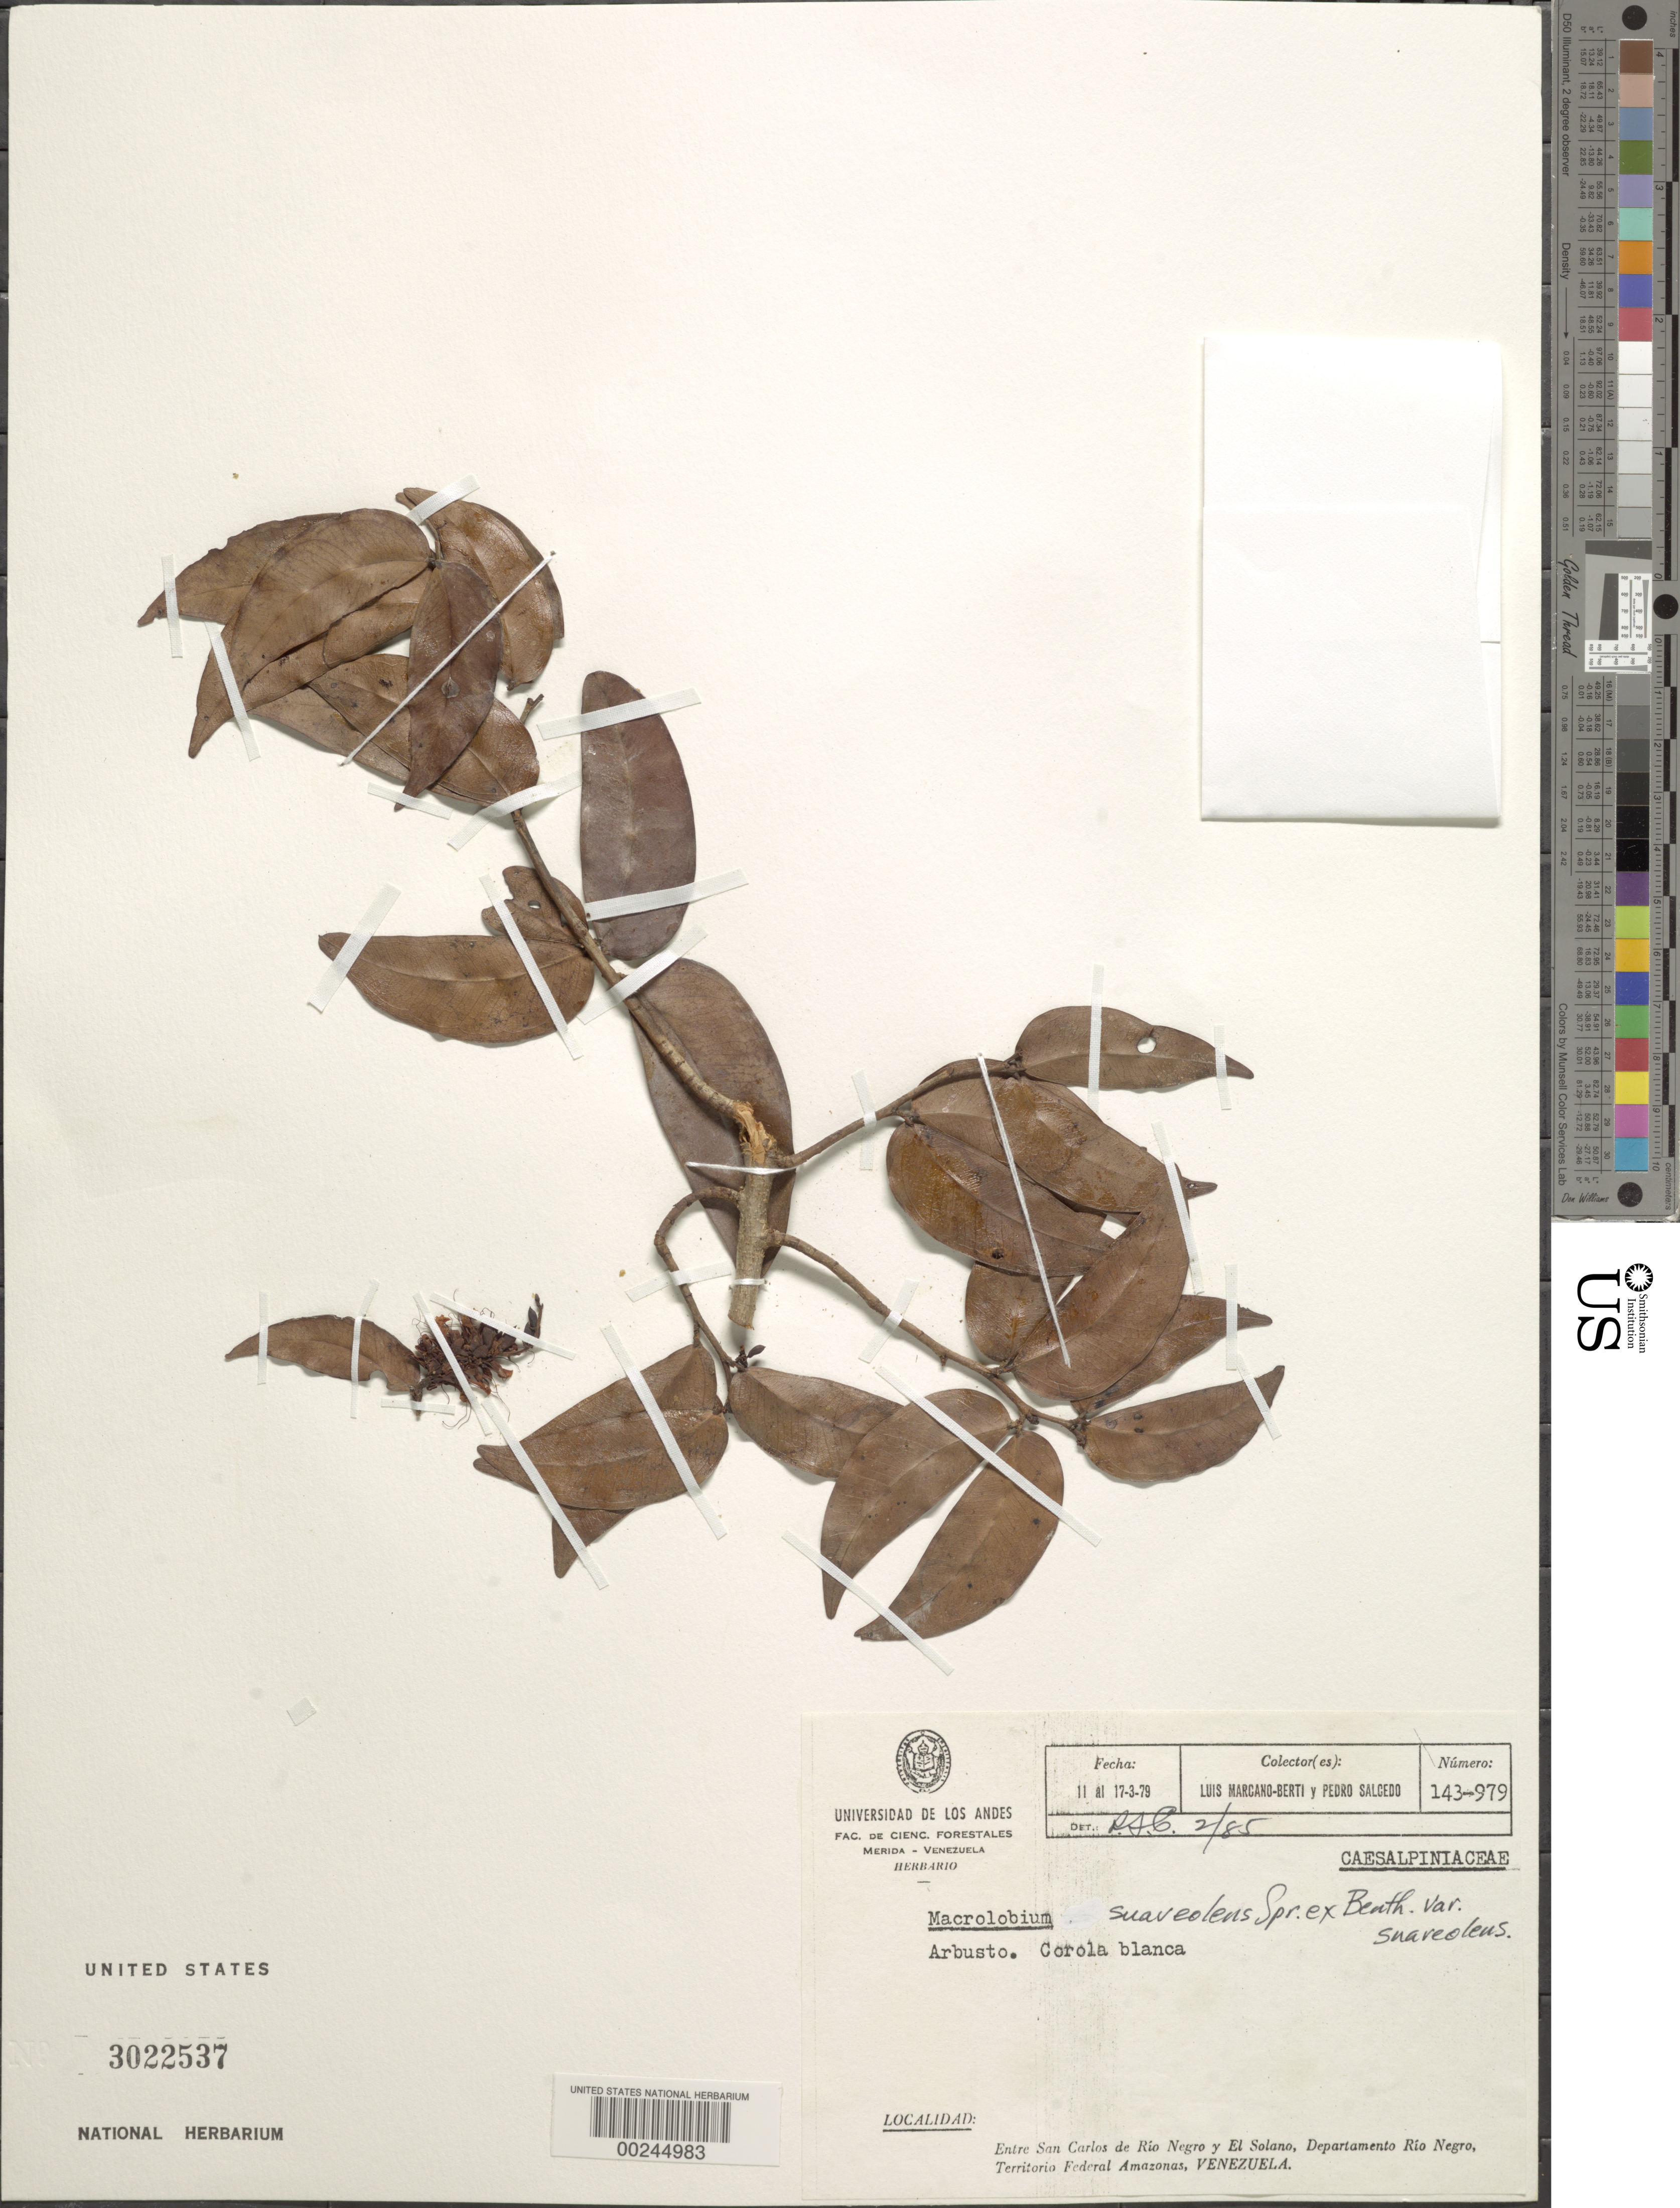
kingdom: Plantae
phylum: Tracheophyta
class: Magnoliopsida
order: Fabales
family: Fabaceae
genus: Macrolobium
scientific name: Macrolobium suaveolens var. suaveolens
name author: Benth.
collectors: L. Marcano-Berti & P. Salcedo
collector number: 143-979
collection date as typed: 11 Mar 1979 to 17 Mar 1979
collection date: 1979-03-11/1979-03-17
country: Venezuela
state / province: Amazonas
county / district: Rio Negro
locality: Between san carlos de rio negro and el solano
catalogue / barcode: US 3022537